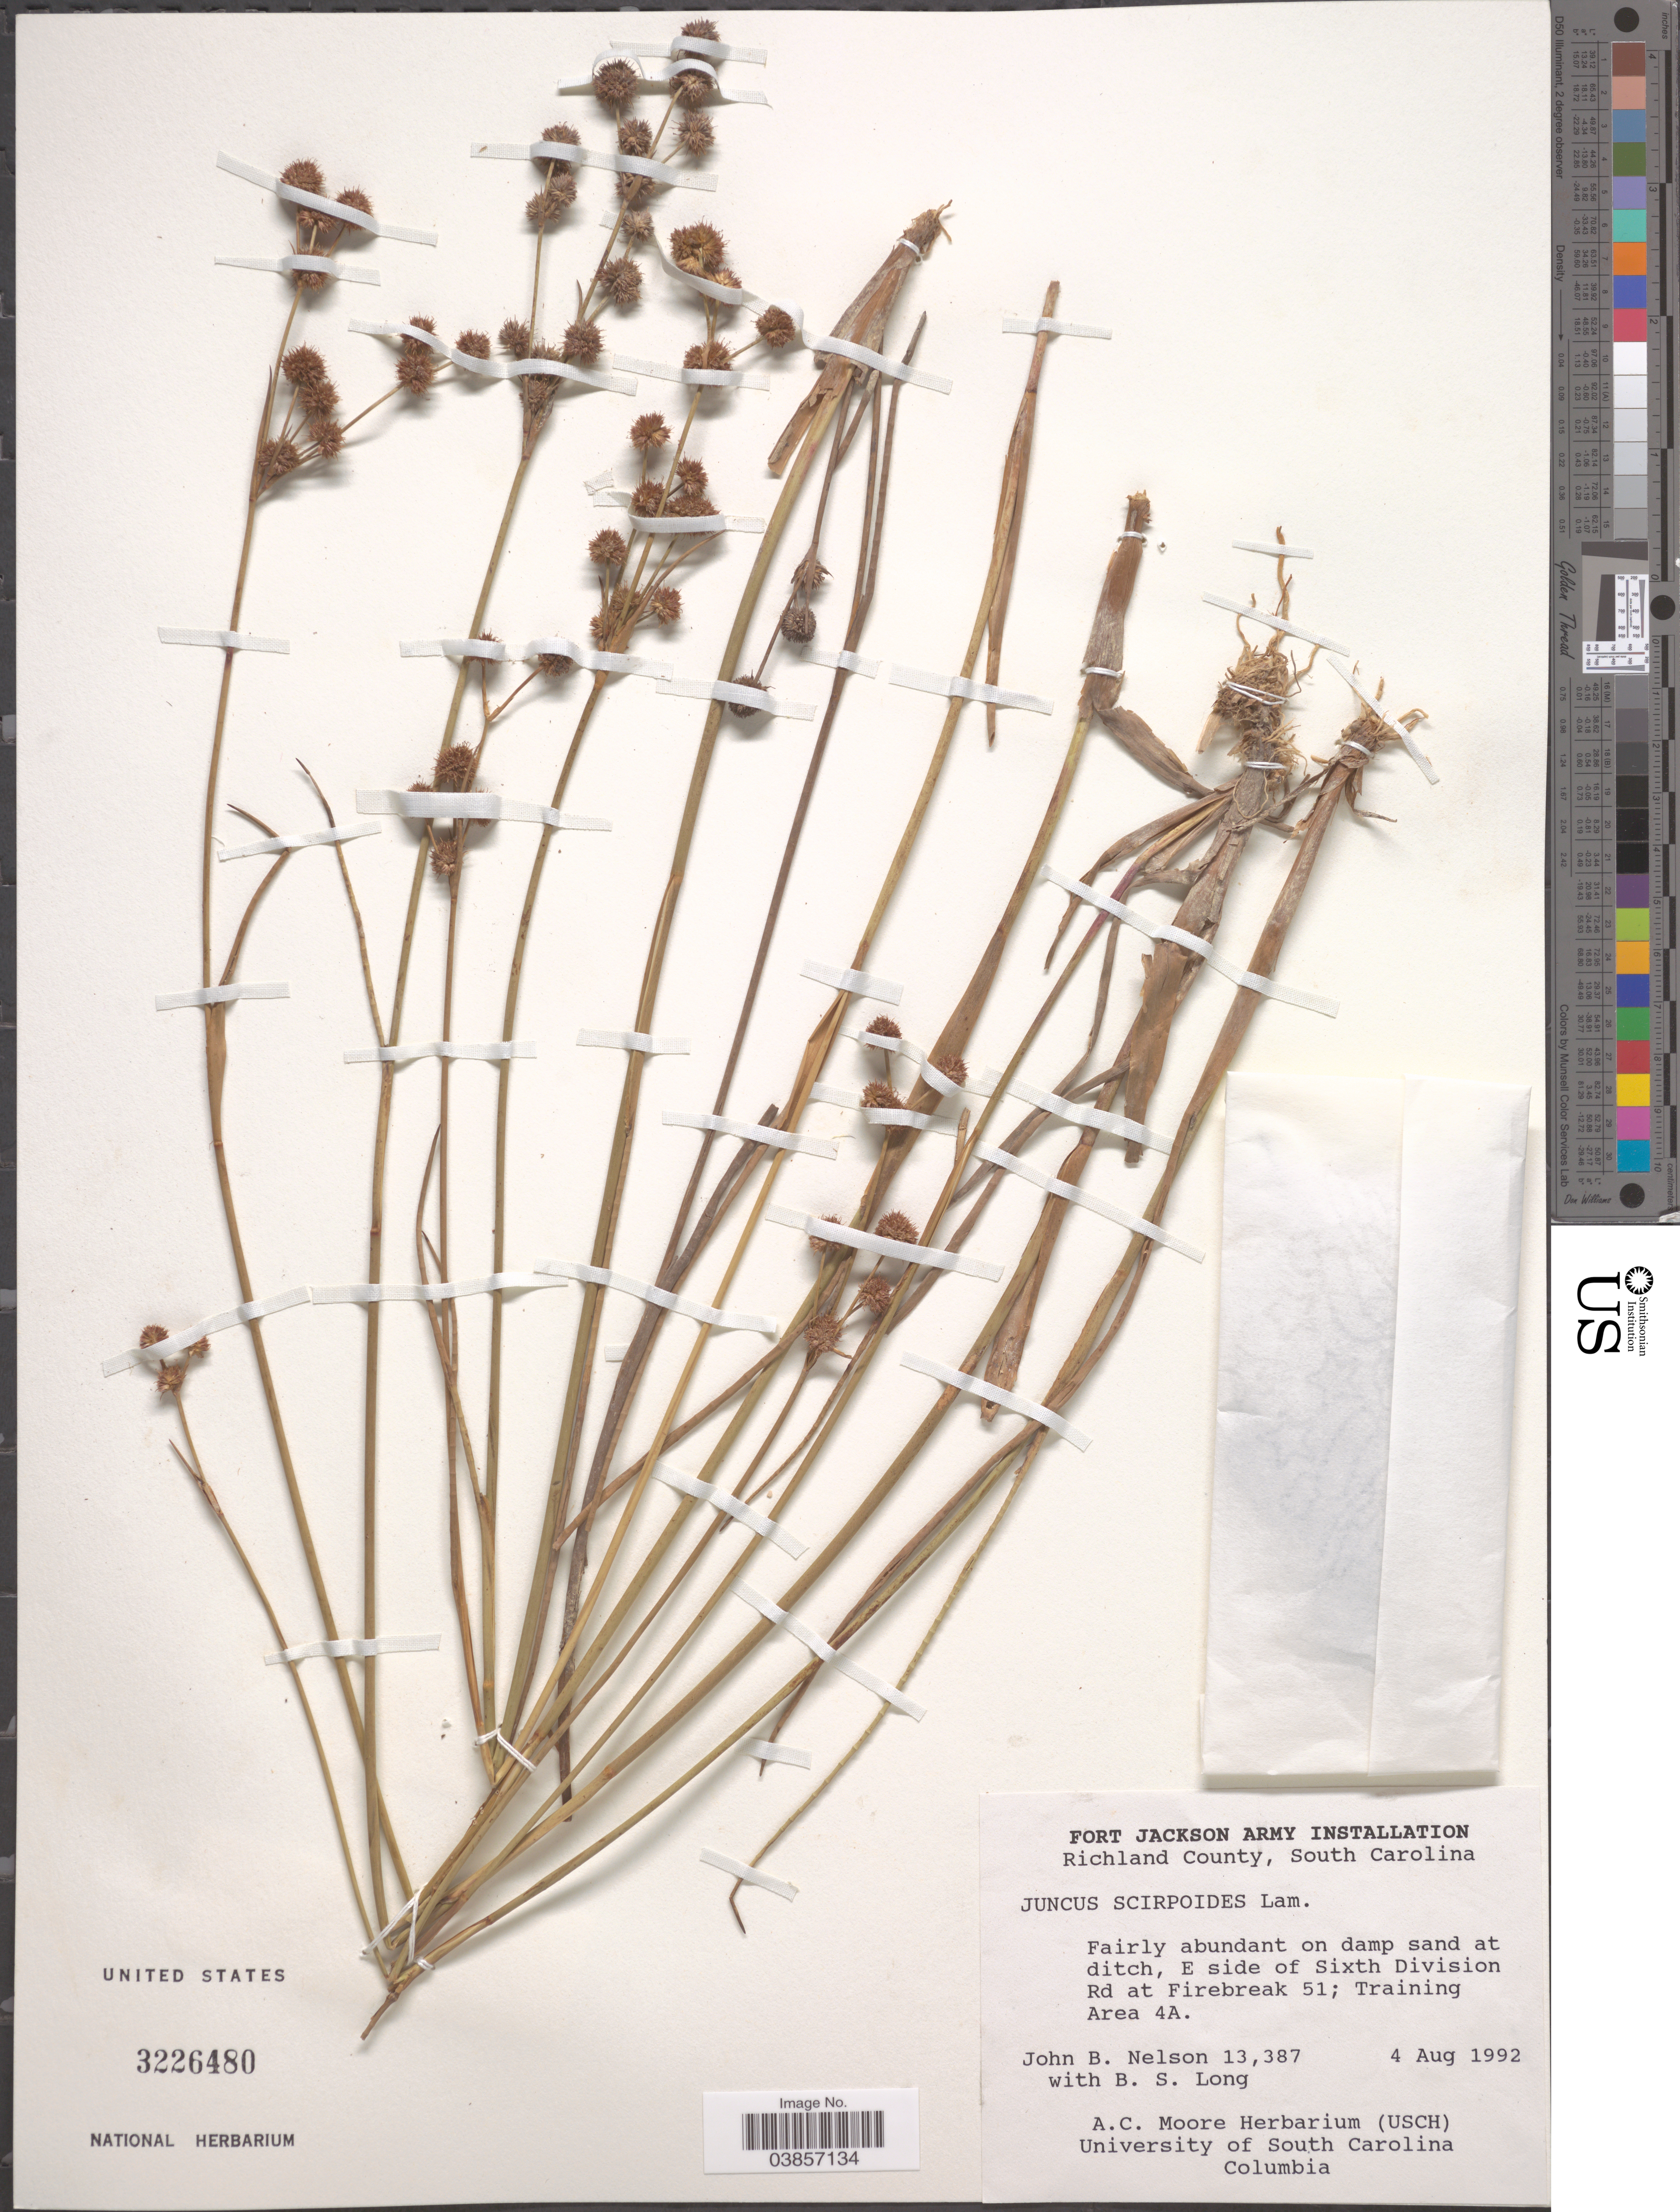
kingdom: Plantae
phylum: Tracheophyta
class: Liliopsida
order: Poales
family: Juncaceae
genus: Juncus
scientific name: Juncus scirpoides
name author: Lam.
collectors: J. B. Nelson & B. Long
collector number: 13387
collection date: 1992-08-04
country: United States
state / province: South Carolina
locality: Richland County. E side of Sixth Division Rd at Firebreak 51; Training Area 4A.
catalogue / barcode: US 3226480